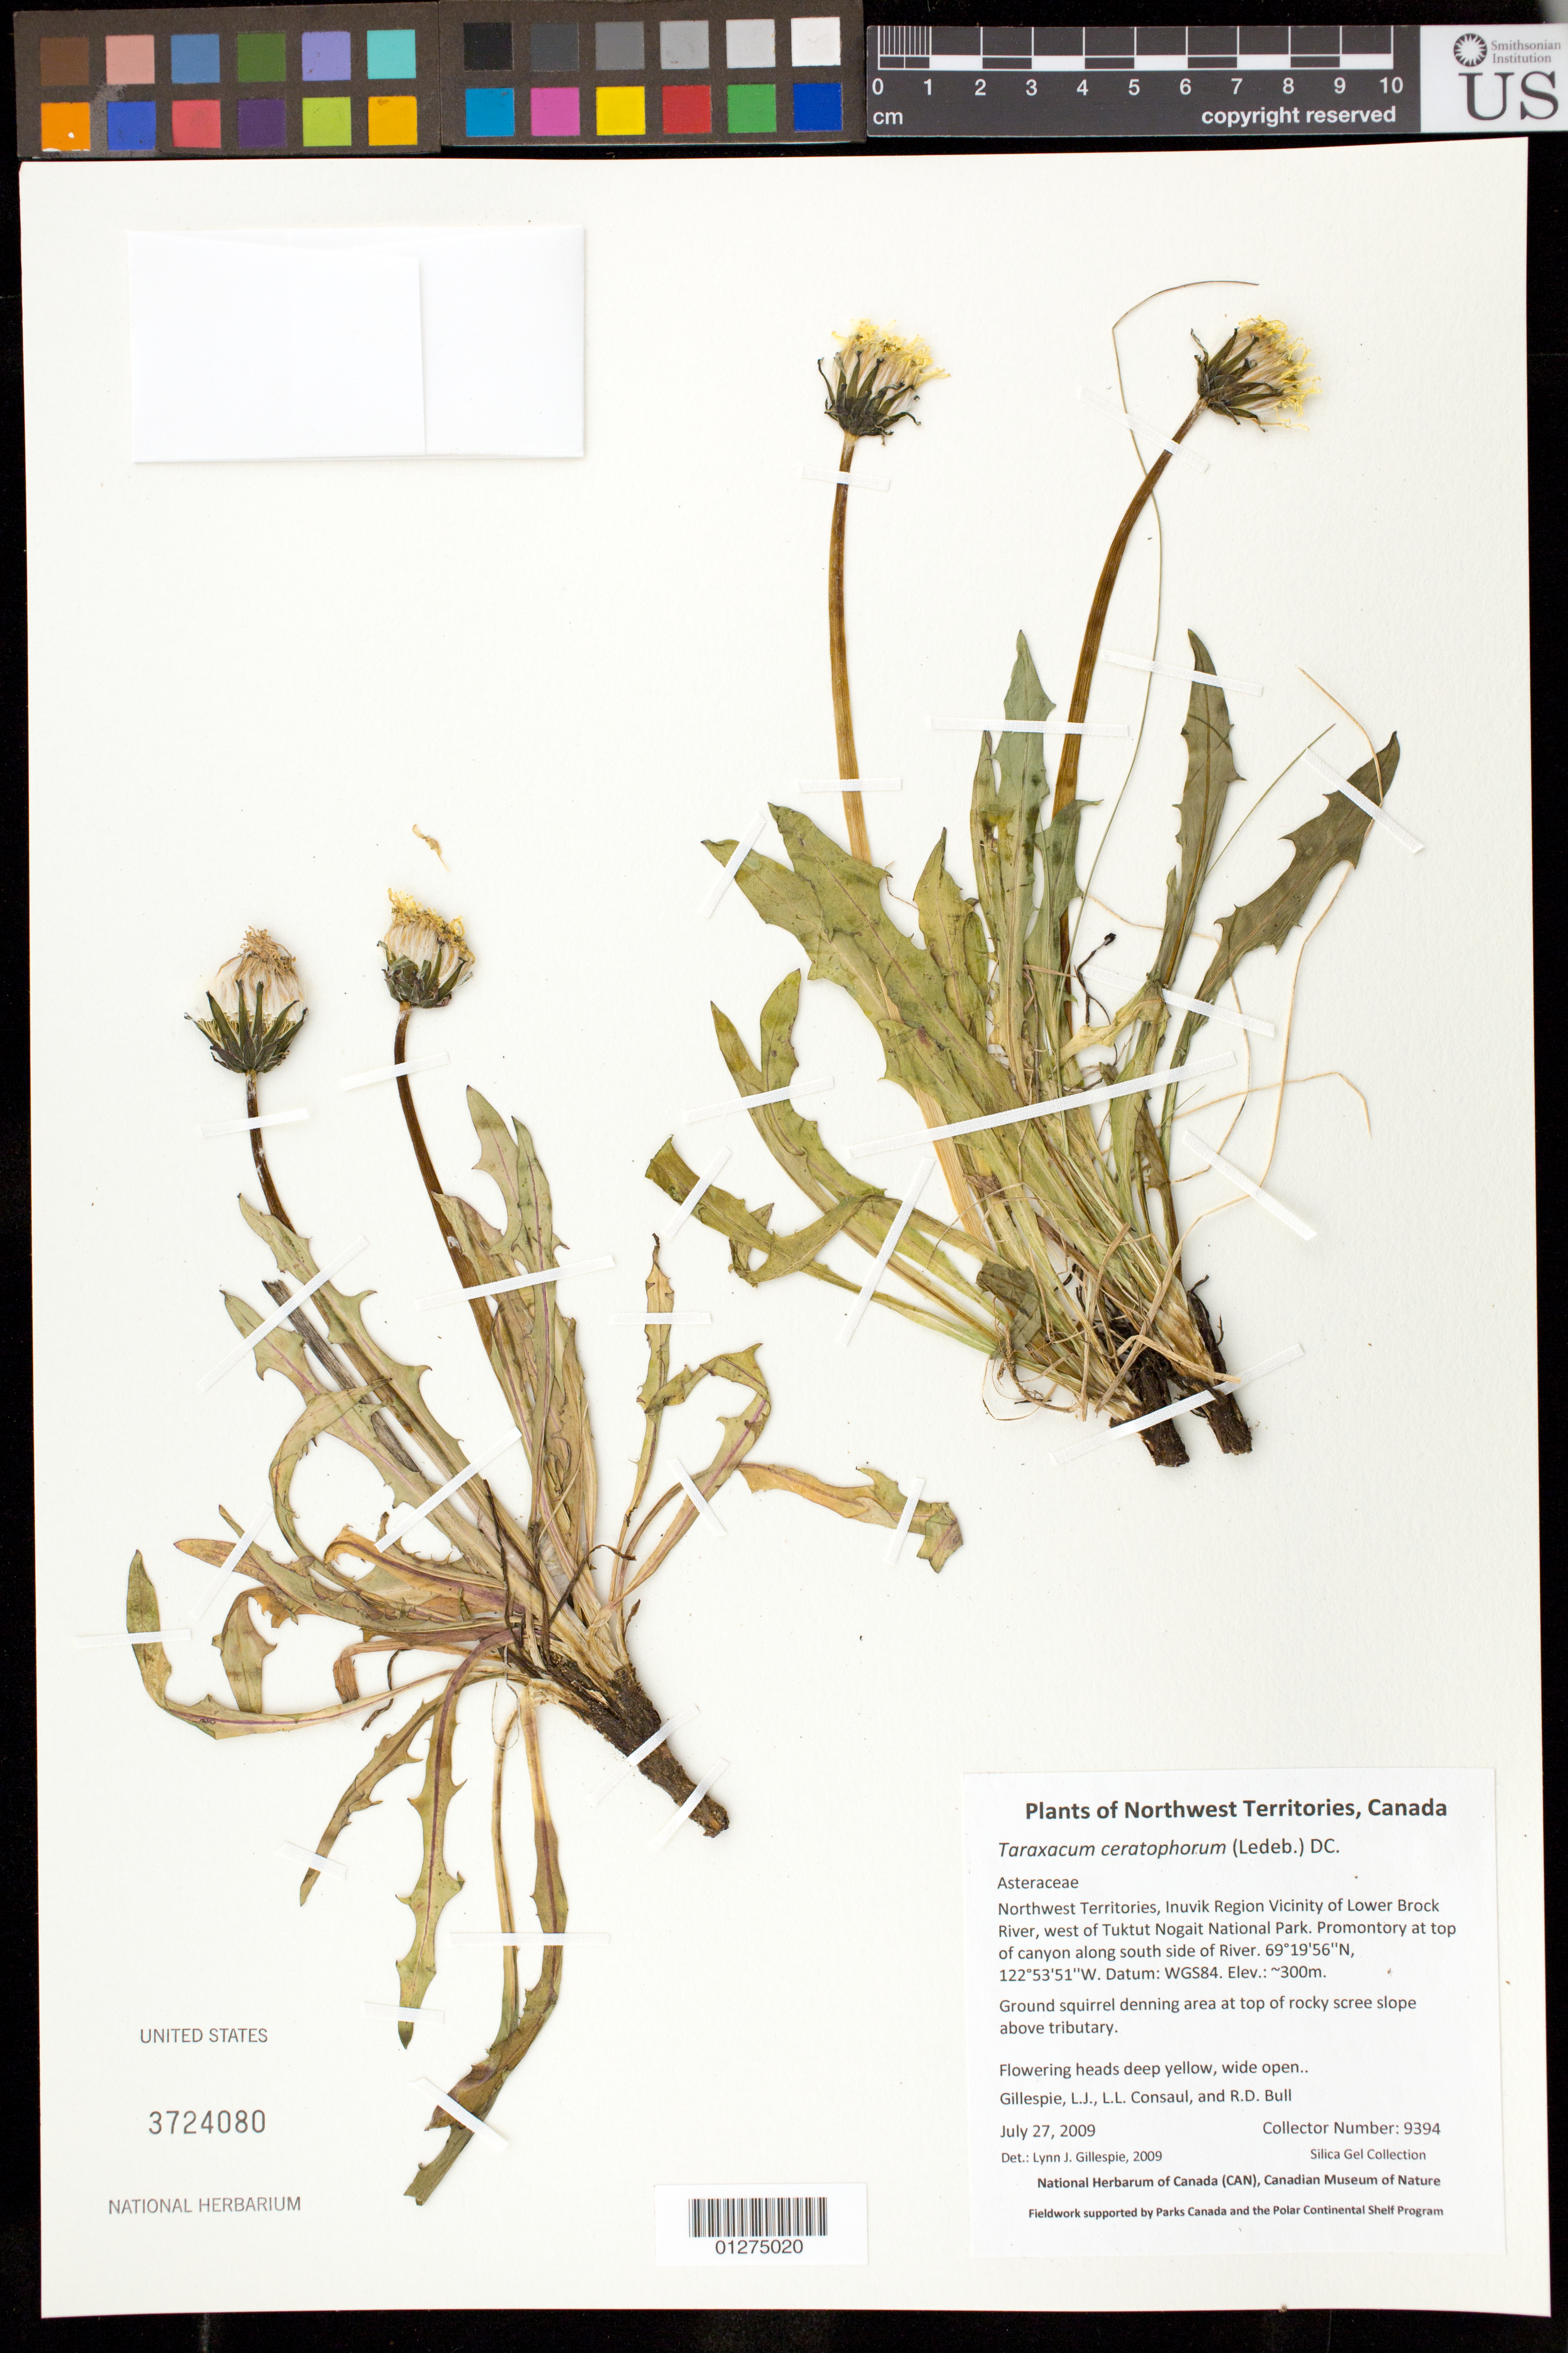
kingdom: Plantae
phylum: Tracheophyta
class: Magnoliopsida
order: Asterales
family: Asteraceae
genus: Taraxacum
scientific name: Taraxacum ceratophorum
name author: (Ledeb.) DC.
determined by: Gillespie, L. J.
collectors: L. J. Gillespie, L. Consaul & R. Bull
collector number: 9394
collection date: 2009-07-27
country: Canada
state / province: Northwest Territories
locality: Vicinity of Lower Brock River, west of Tuktut Nogait National Park. Promontary at top of canyon along south side of River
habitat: ground squirrel denning area at top of rocky scree slope above tributary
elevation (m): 300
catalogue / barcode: US 3724080